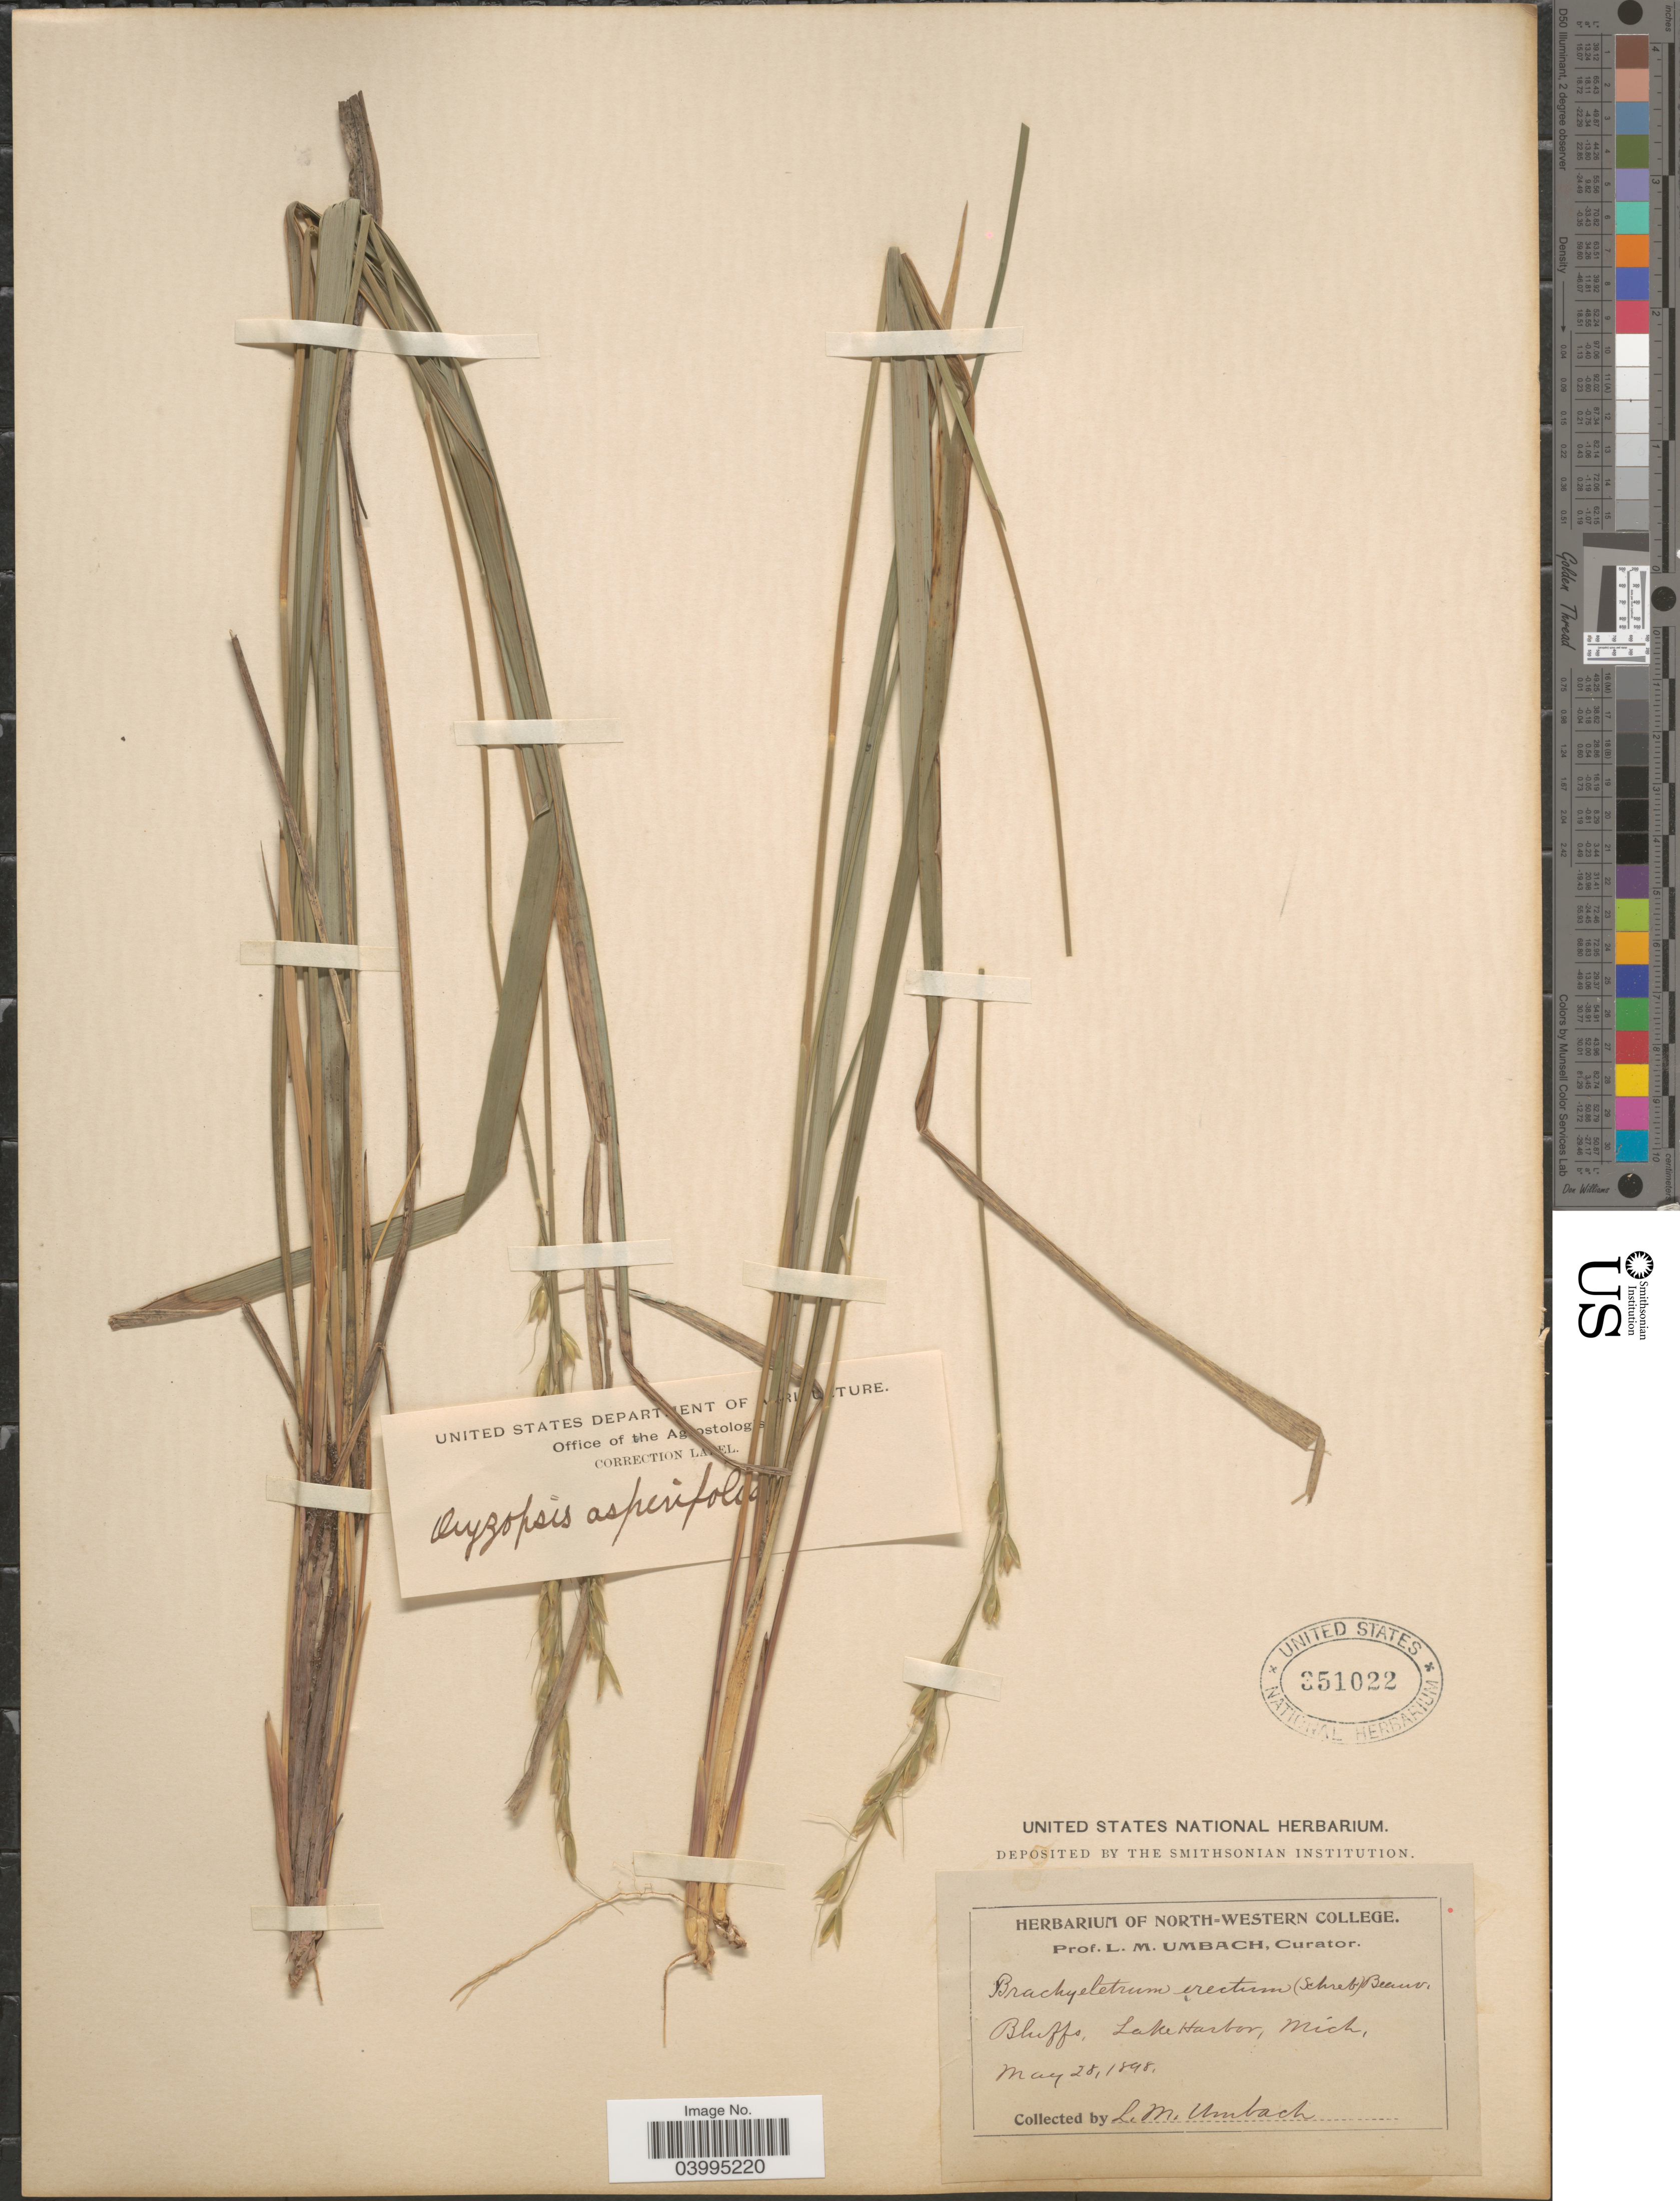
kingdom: Plantae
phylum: Tracheophyta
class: Liliopsida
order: Poales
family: Poaceae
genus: Oryzopsis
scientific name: Oryzopsis asperifolia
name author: Michx.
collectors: L. M. Umbach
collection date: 1898-05-28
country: United States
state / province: Michigan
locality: Bluffs, Lake Harbor.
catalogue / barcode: US 351022